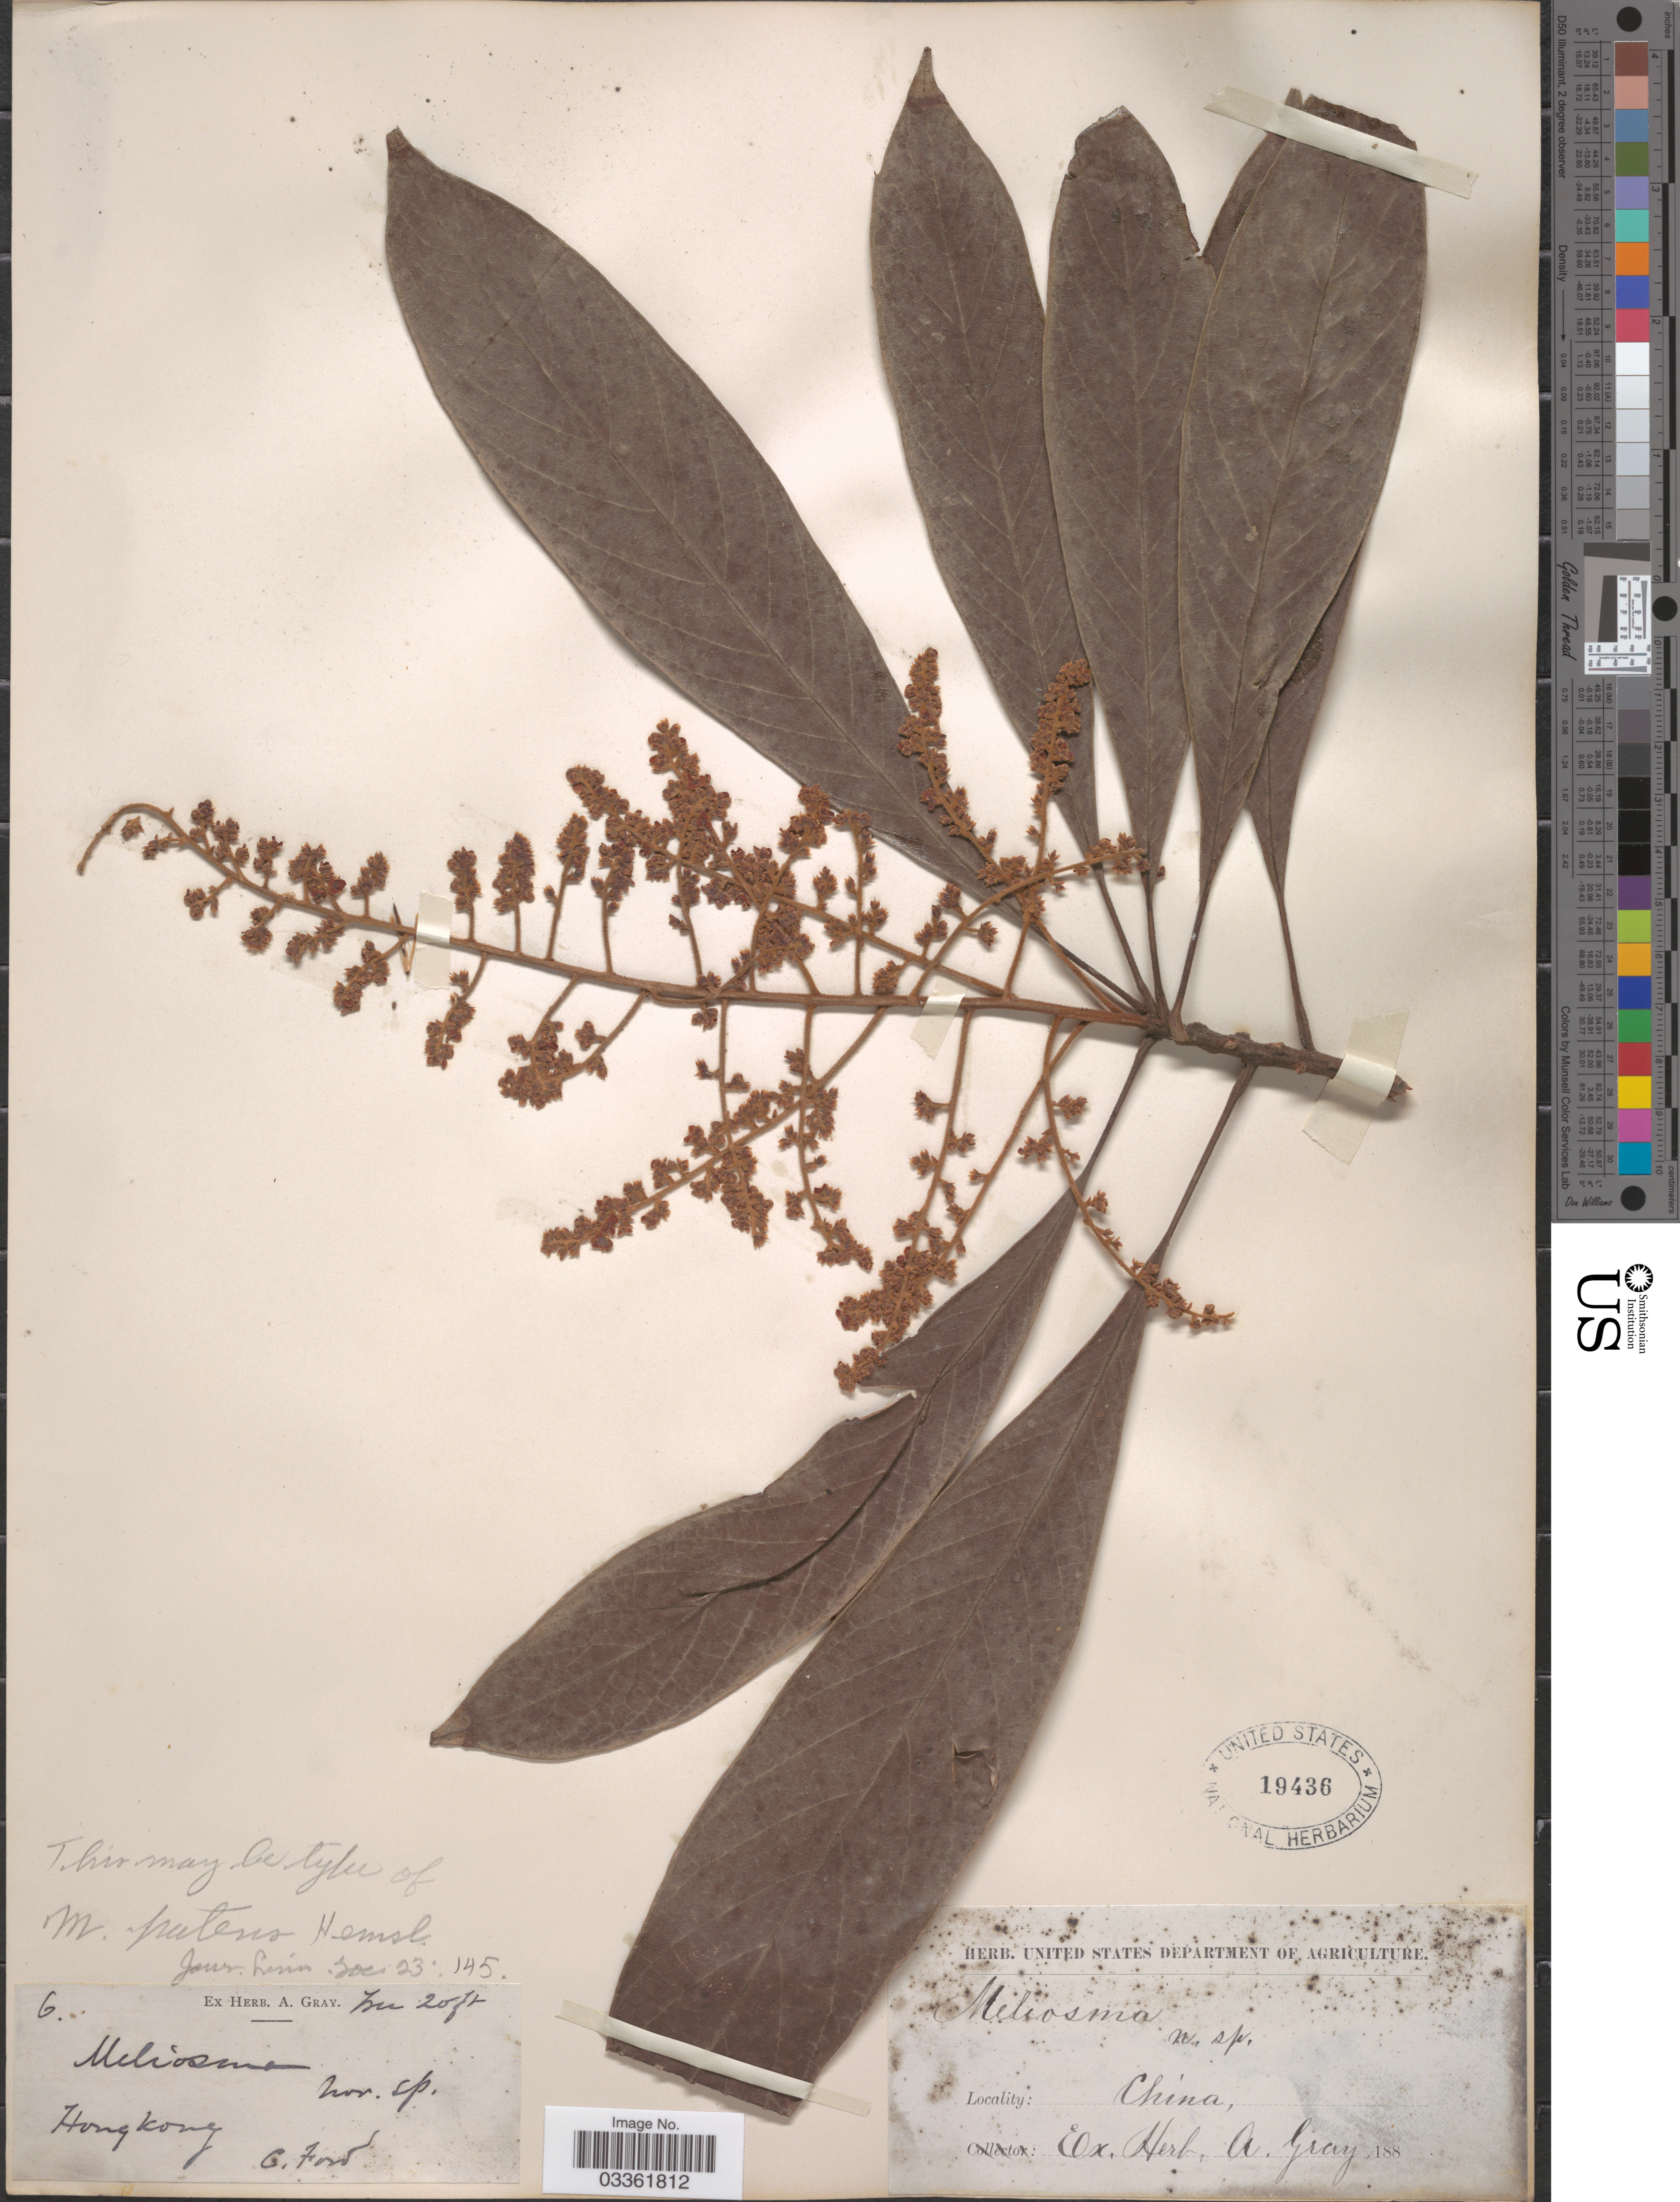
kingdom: Plantae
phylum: Tracheophyta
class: Magnoliopsida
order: Proteales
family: Sabiaceae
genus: Meliosma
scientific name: Meliosma patens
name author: Hemsl.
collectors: G. Ford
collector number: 6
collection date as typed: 188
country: China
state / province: Hong Kong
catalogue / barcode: US 19436